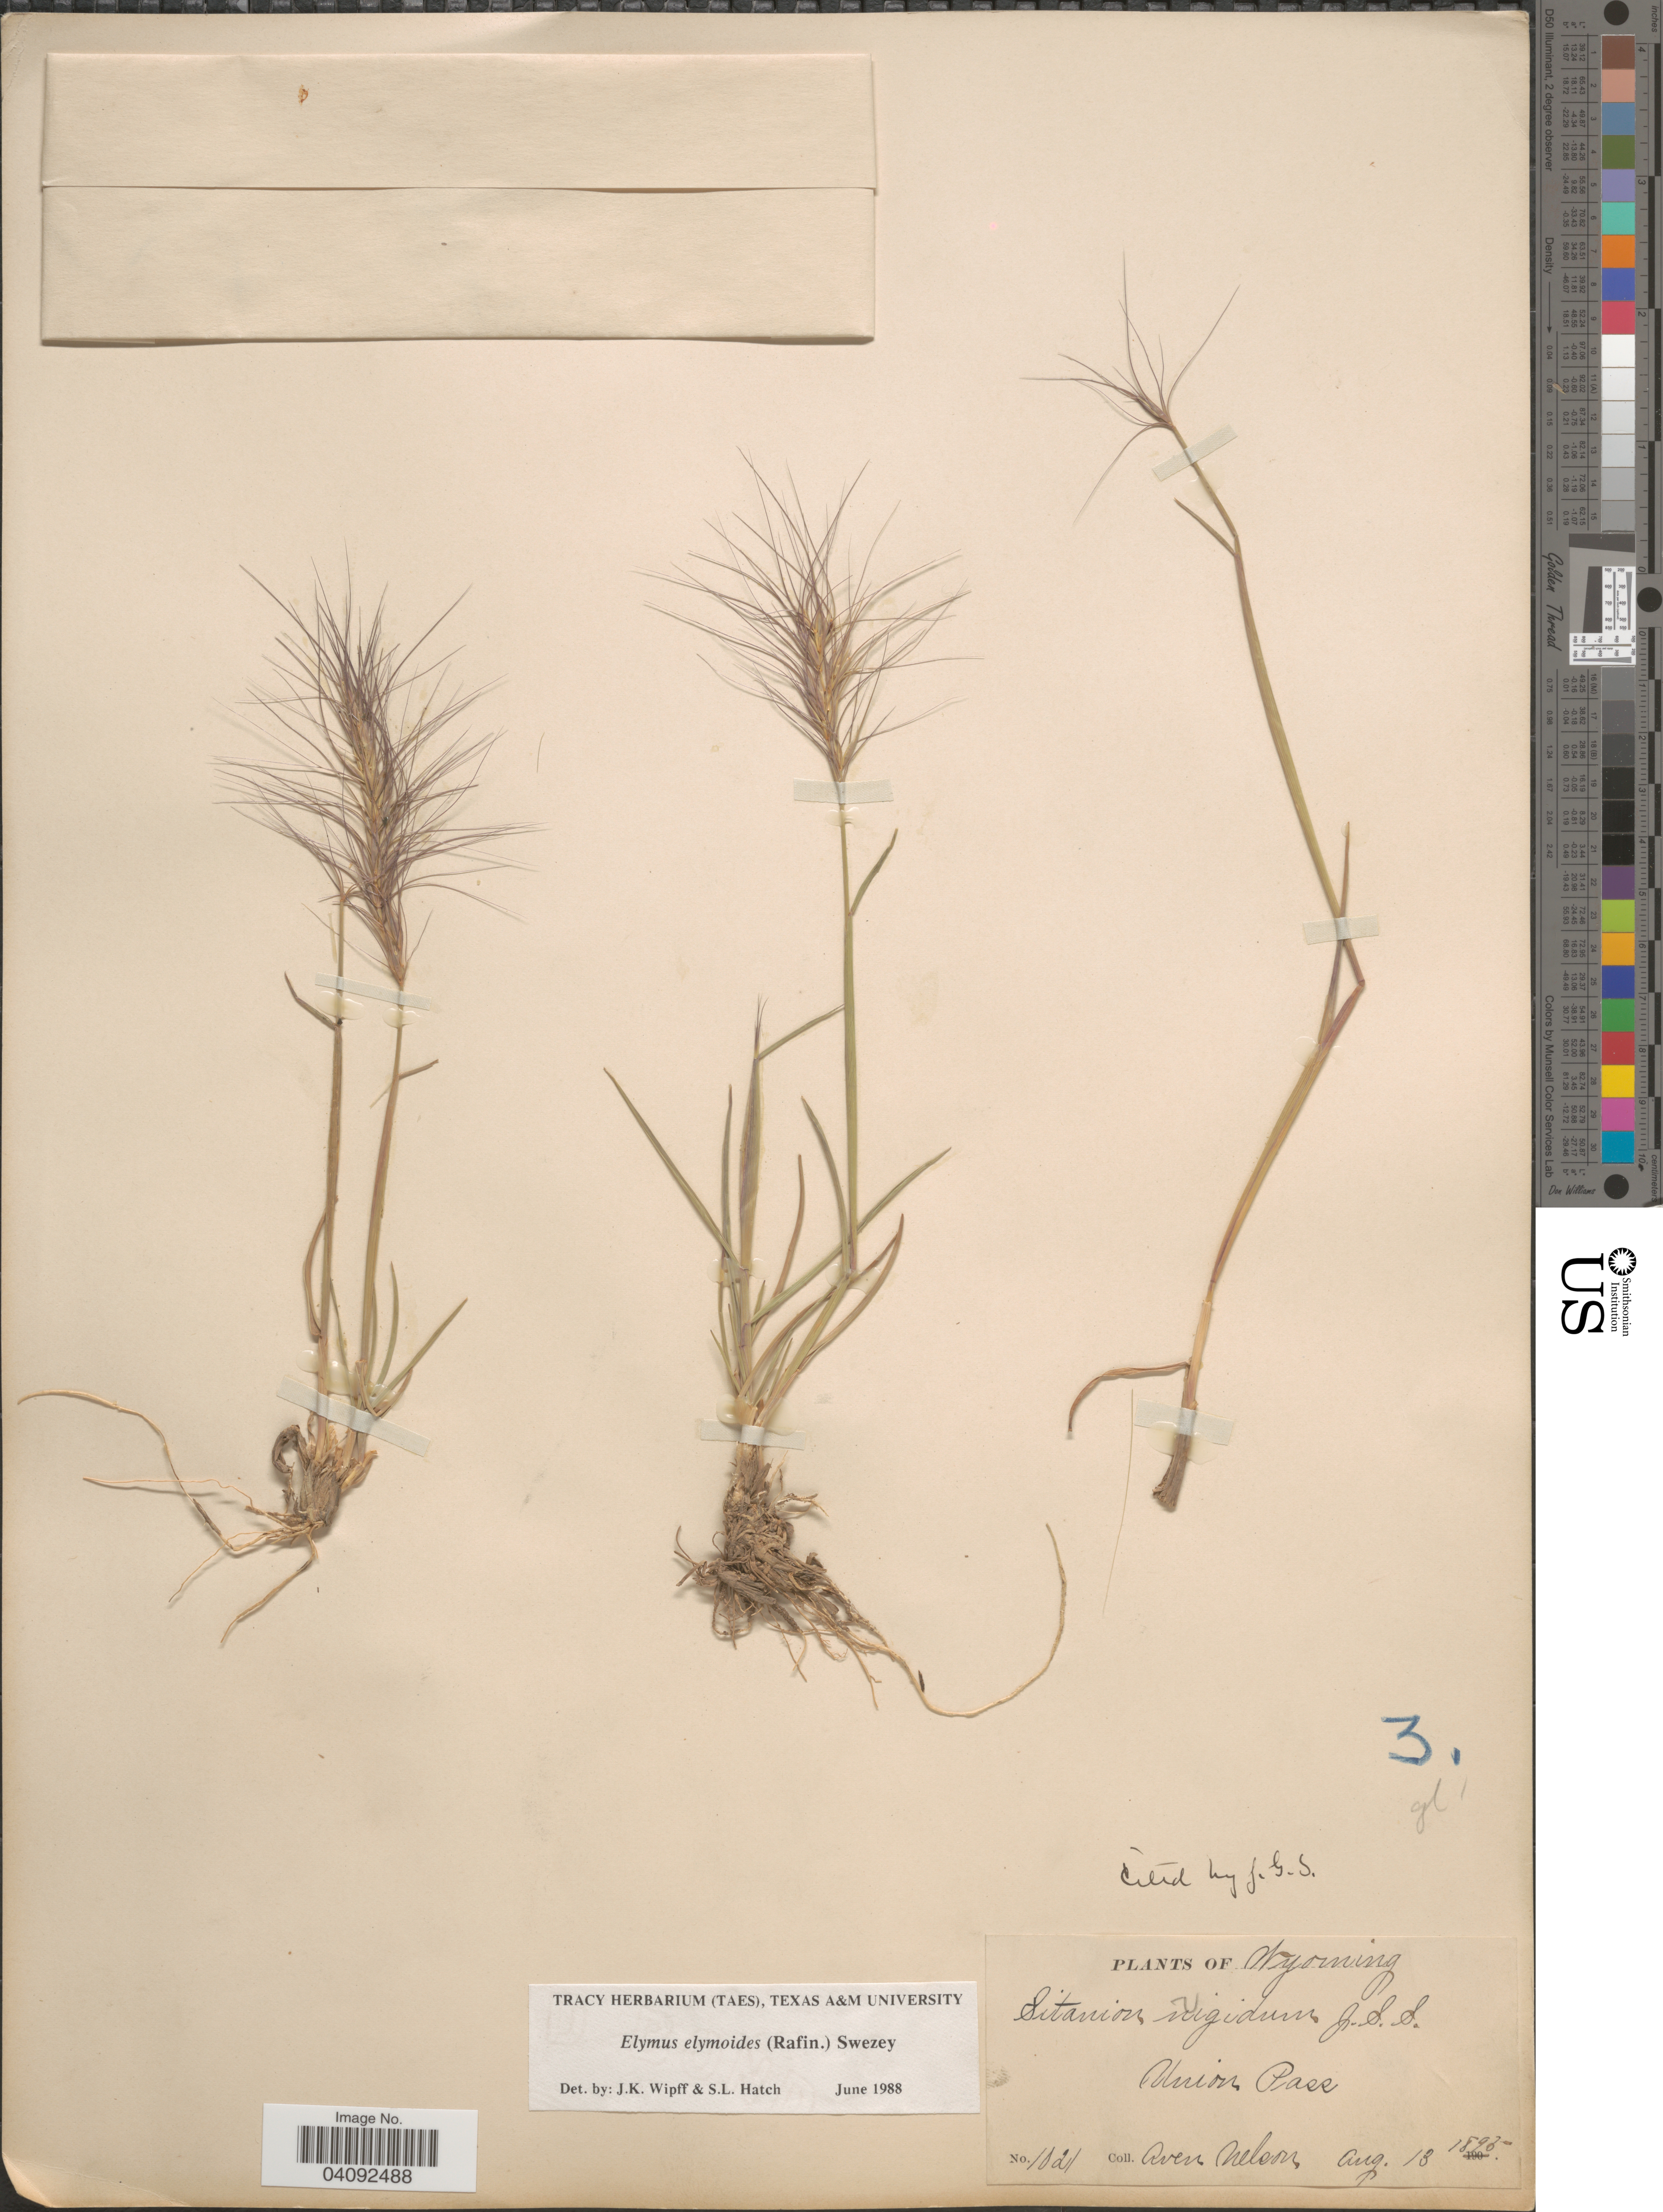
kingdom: Plantae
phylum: Tracheophyta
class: Liliopsida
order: Poales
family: Poaceae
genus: Elymus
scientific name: Elymus elymoides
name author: (Raf.) Swezey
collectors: A. Nelson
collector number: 1021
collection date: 1895-08-13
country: United States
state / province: Wyoming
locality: Union Pass.